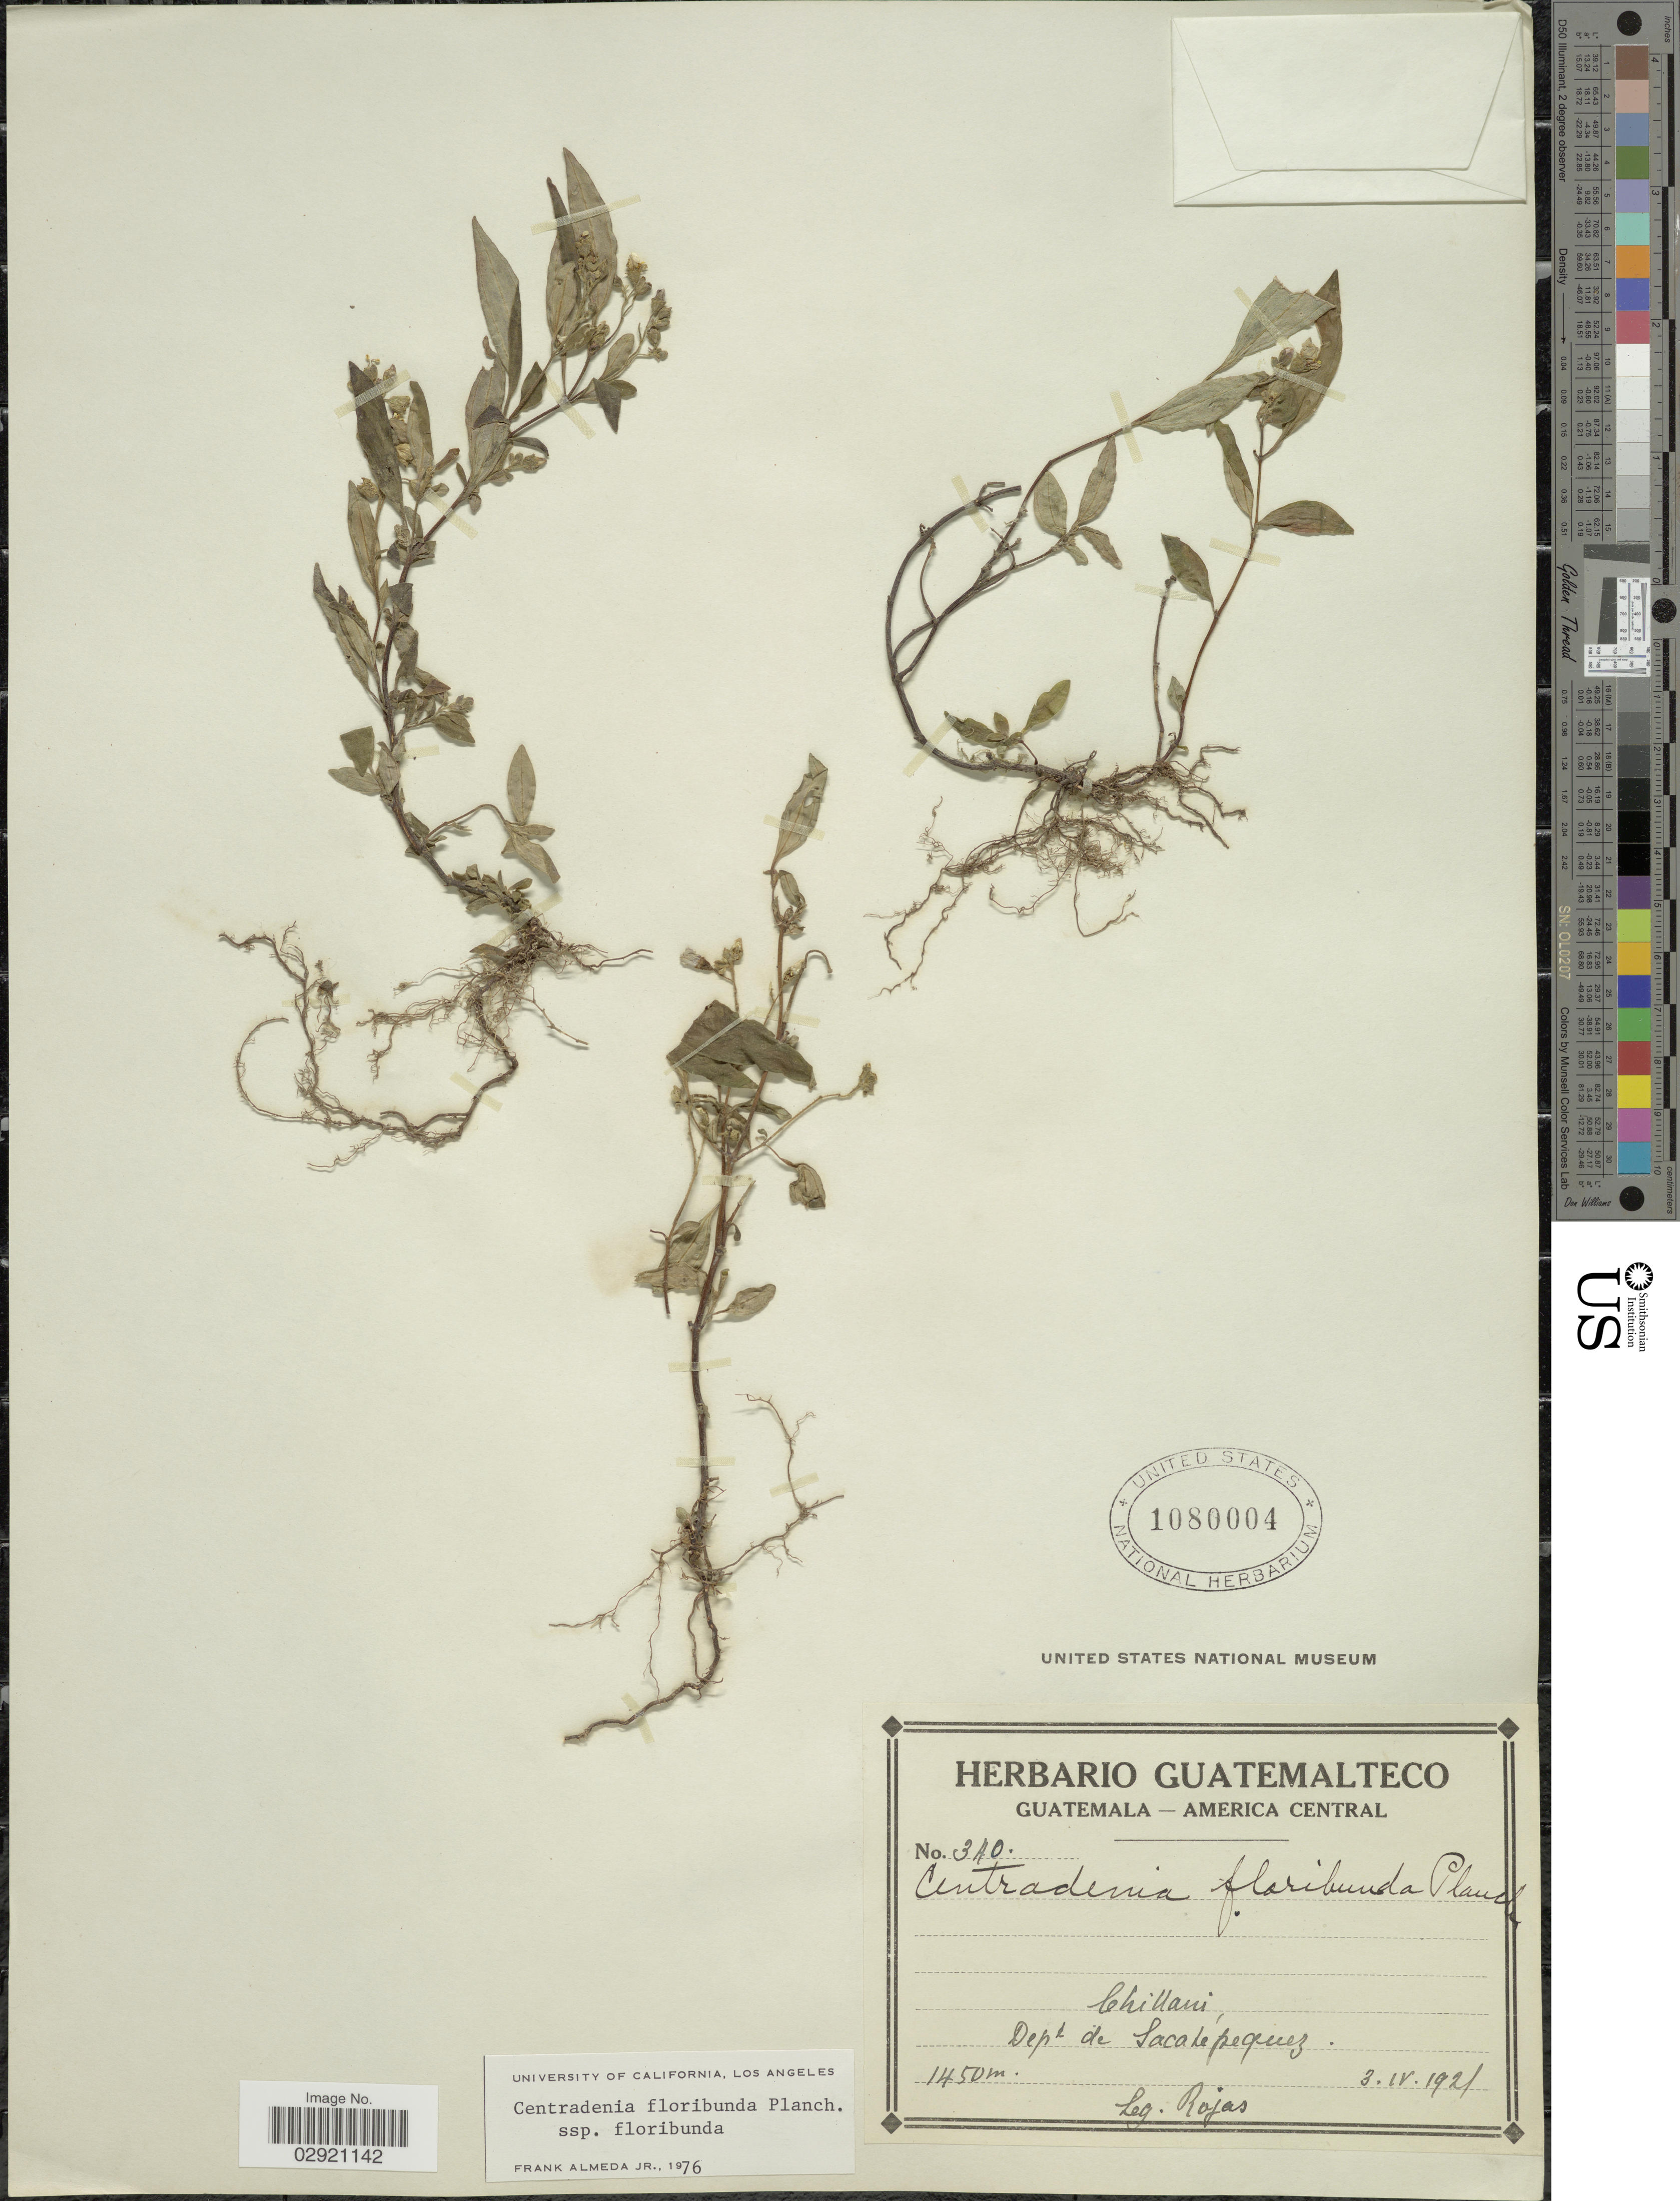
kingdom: Plantae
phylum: Tracheophyta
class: Magnoliopsida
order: Myrtales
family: Melastomataceae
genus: Centradenia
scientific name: Centradenia floribunda subsp. floribunda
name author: Planch.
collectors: Rojas, --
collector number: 340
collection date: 1921-04-03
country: Guatemala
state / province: Sacatepéquez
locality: Chillani. Dept. de Sacatépequez.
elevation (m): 1450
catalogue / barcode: US 1080004